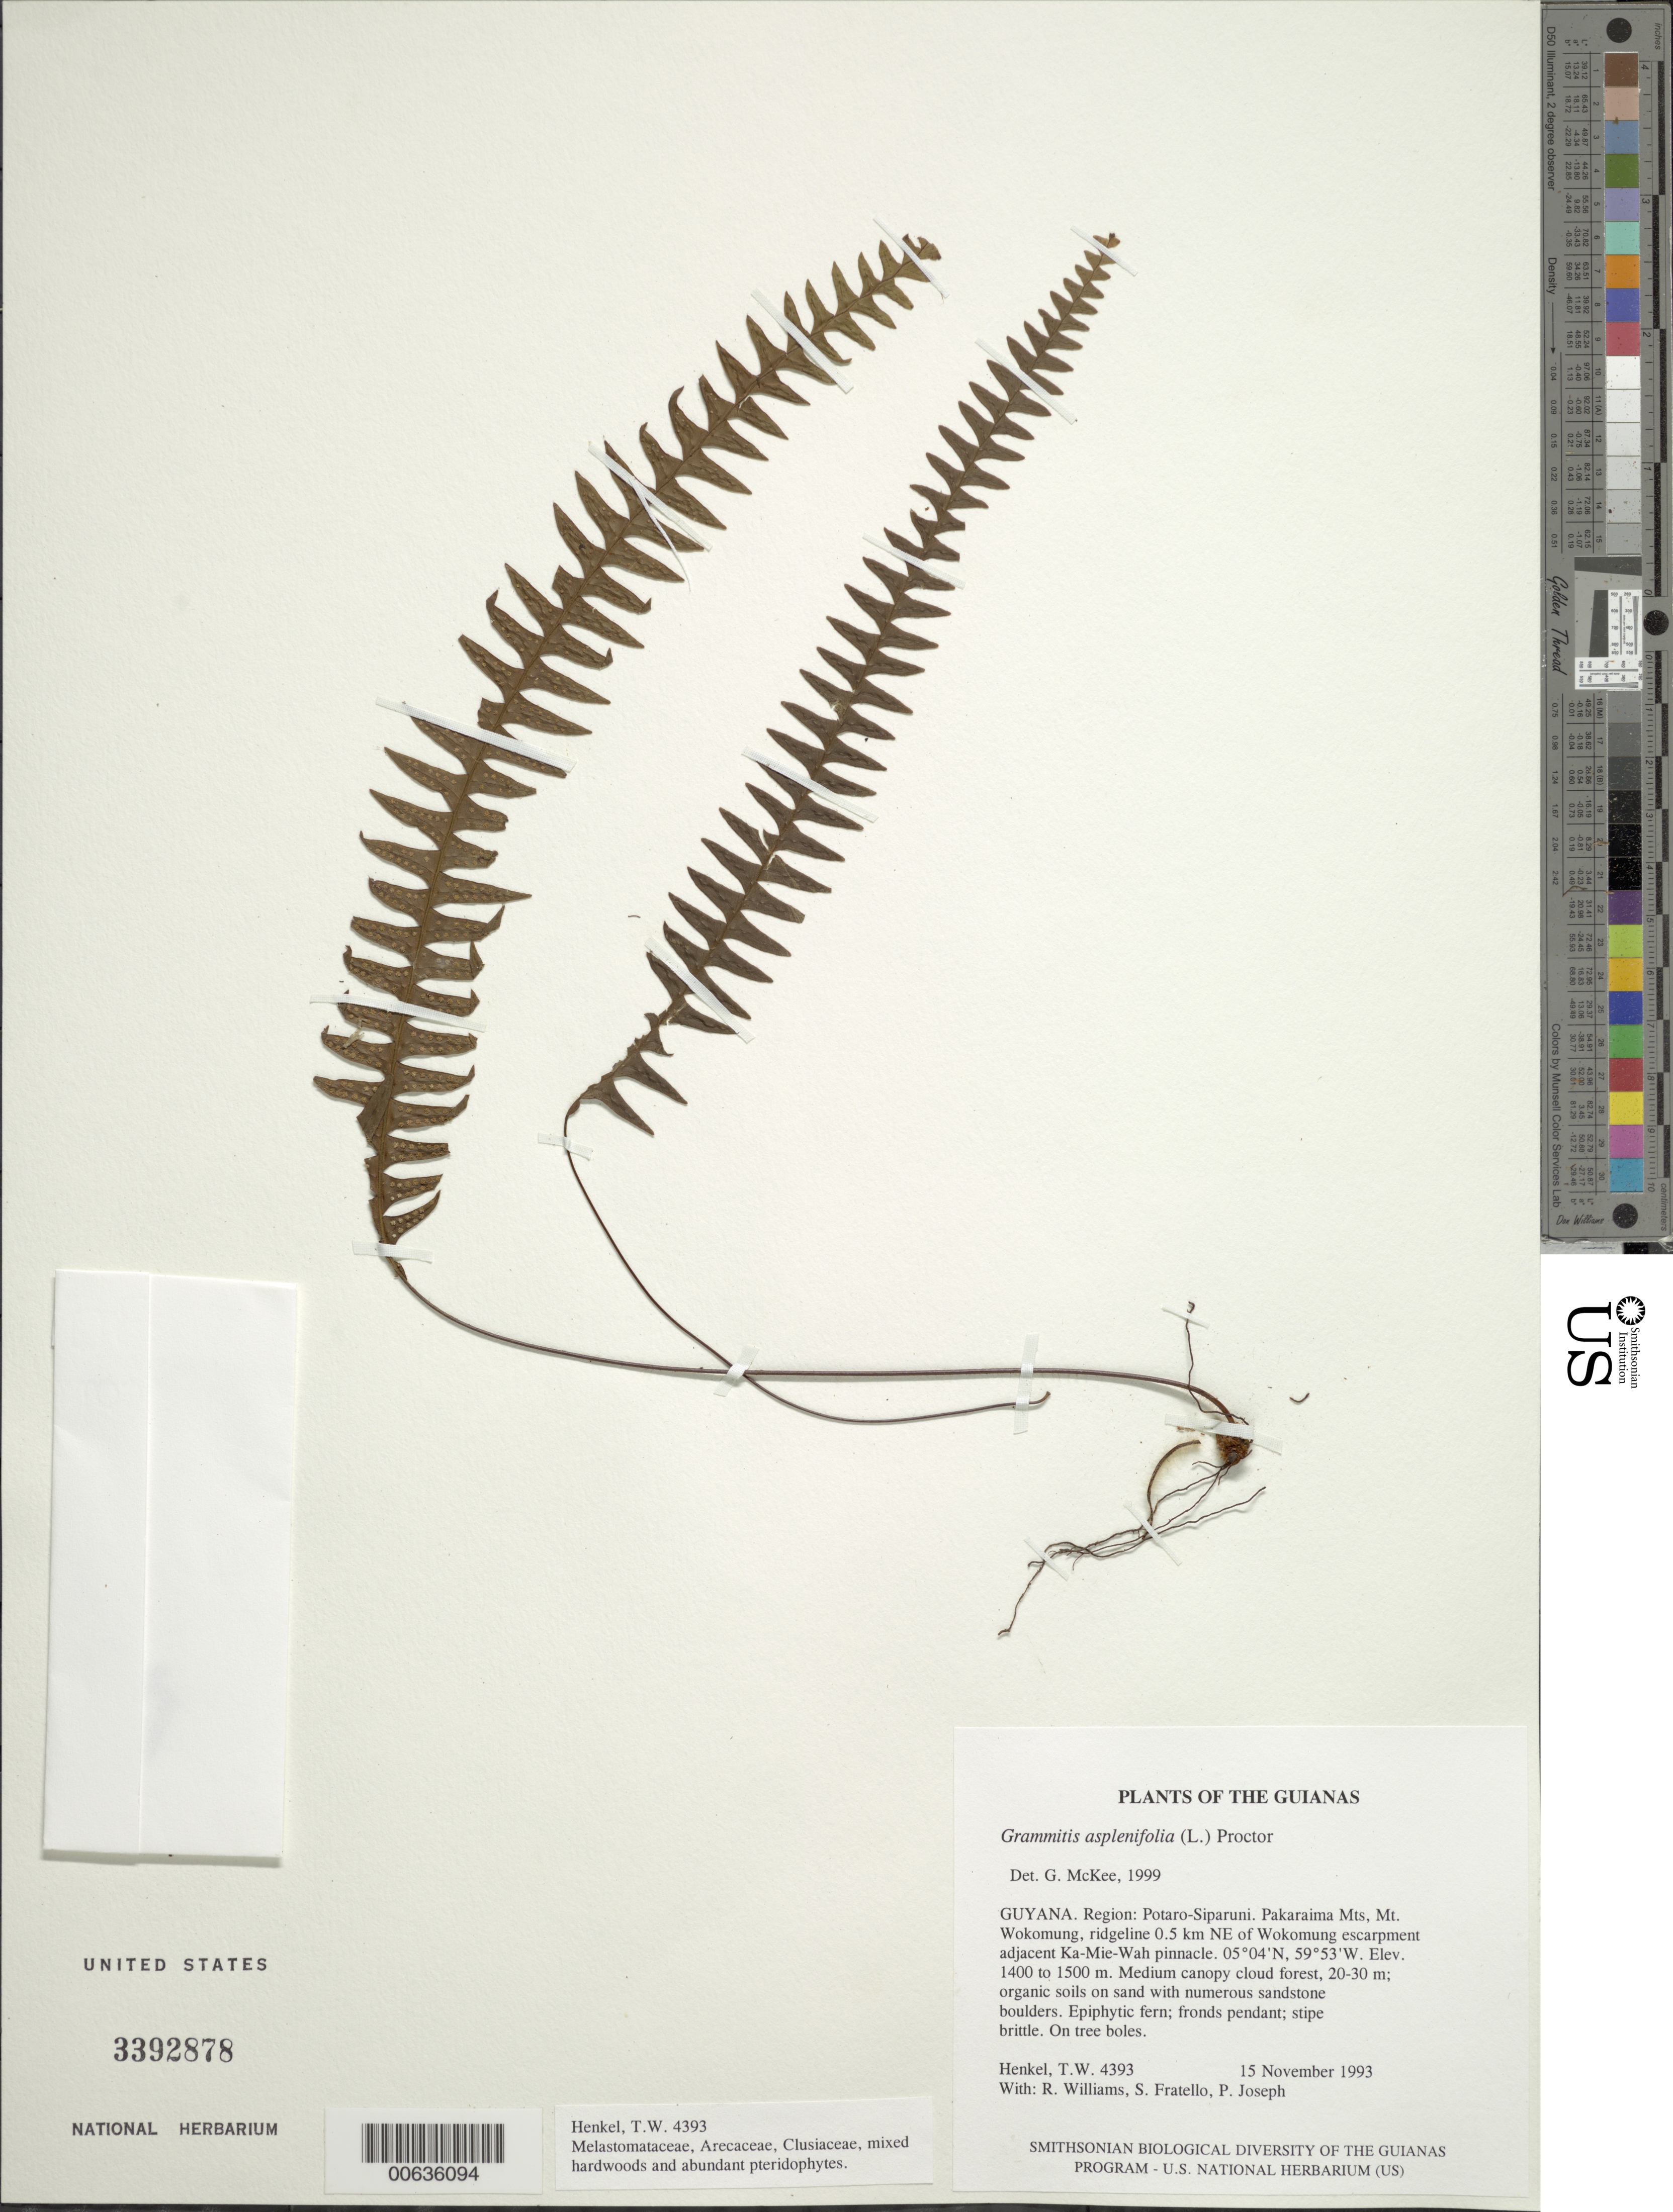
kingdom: Plantae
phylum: Tracheophyta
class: Polypodiopsida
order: Polypodiales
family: Polypodiaceae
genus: Terpsichore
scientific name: Terpsichore asplenifolia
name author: (L.) A.R. Sm.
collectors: T. Henkel, R. Williams, S. Fratello & P. Joseph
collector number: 4393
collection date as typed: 15 November 1993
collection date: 1993-11-15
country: Guyana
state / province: Potaro-Siparuni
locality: Pakaraima Mts, Mt. Wokomung, ridgeline 0.5 km NE of Wokomung escarpment adjacent Ka-Mie-Wah pinnacle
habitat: Medium canopy cloud forest, 20-30 m; organic soils on sand with numerous sandstone boulders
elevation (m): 1400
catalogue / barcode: US 3392878